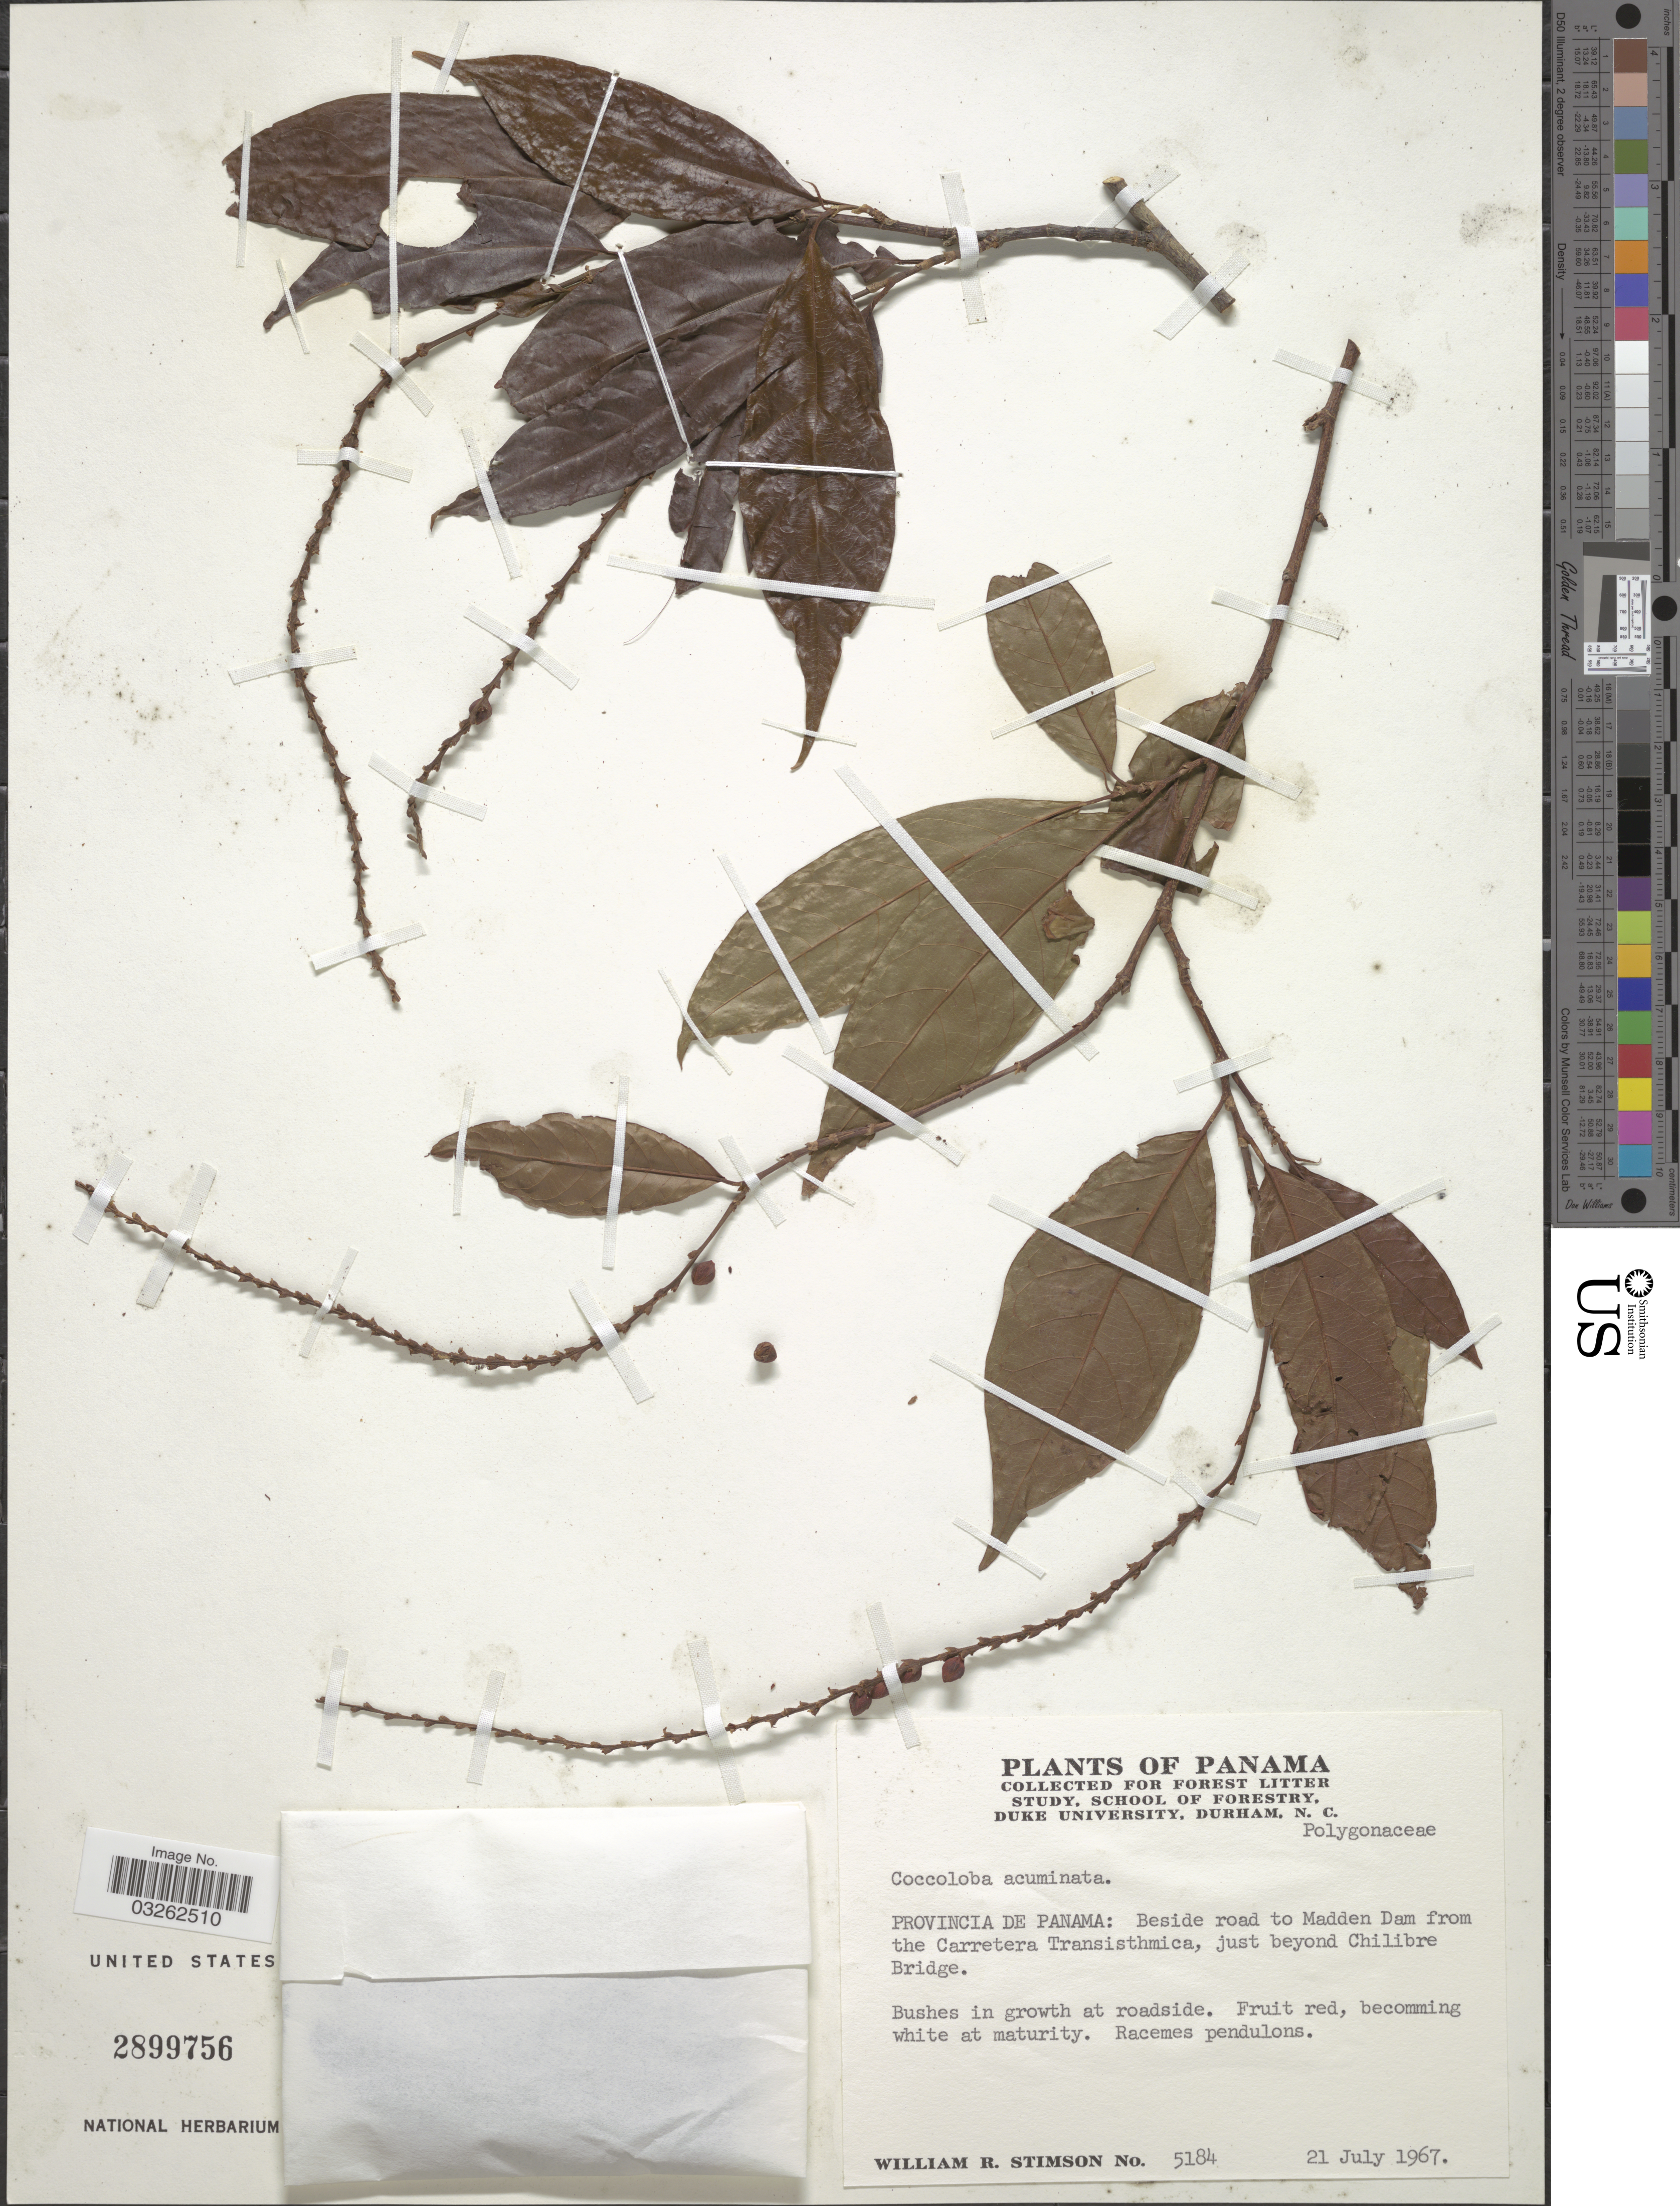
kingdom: Plantae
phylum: Tracheophyta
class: Magnoliopsida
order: Caryophyllales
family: Polygonaceae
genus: Coccoloba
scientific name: Coccoloba acuminata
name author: Kunth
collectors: W. R. Stimson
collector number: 5184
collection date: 1967-07-21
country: Panama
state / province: Panamá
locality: Beside road to Madden Dam from the Carretera Transisthmica, just beyond Chilibre Bridge.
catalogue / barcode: US 2899756